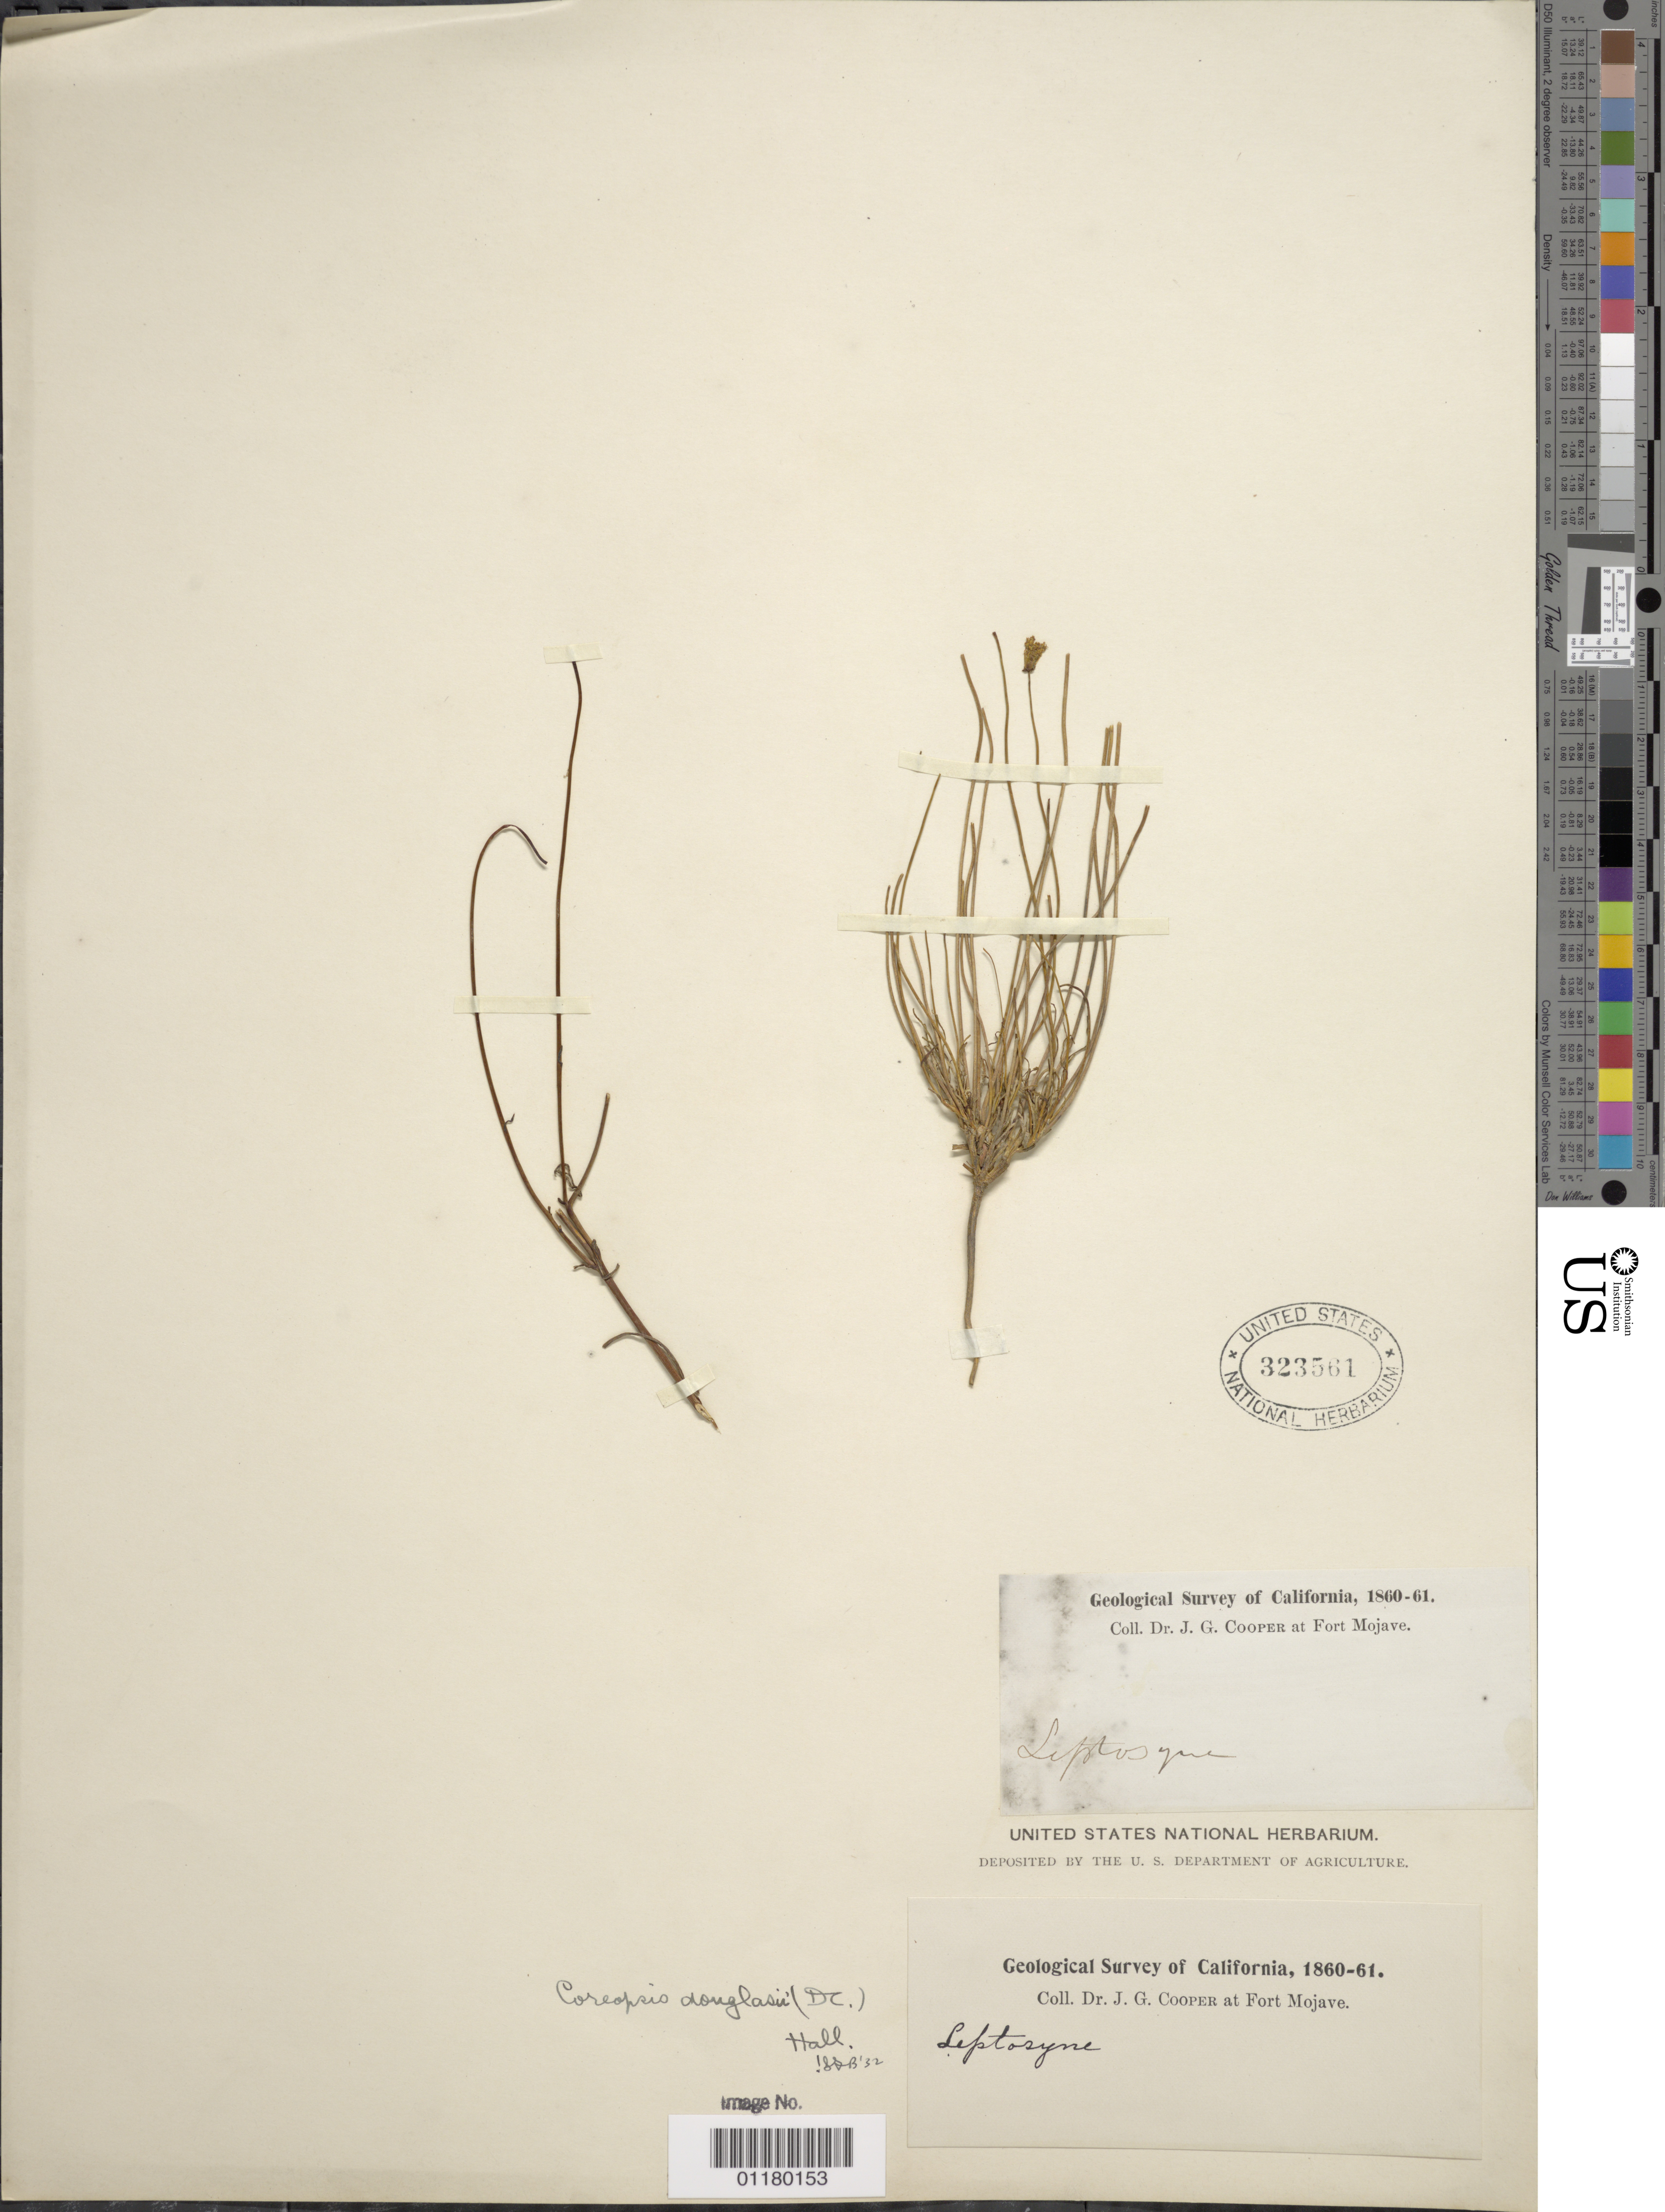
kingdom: Plantae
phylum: Tracheophyta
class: Magnoliopsida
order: Asterales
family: Asteraceae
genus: Coreopsis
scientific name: Coreopsis douglasii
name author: (DC.) H.M. Hall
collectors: J. G. Cooper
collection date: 1860/1861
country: United States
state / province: California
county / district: San Bernardino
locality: Fort Mojave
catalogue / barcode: US 323561